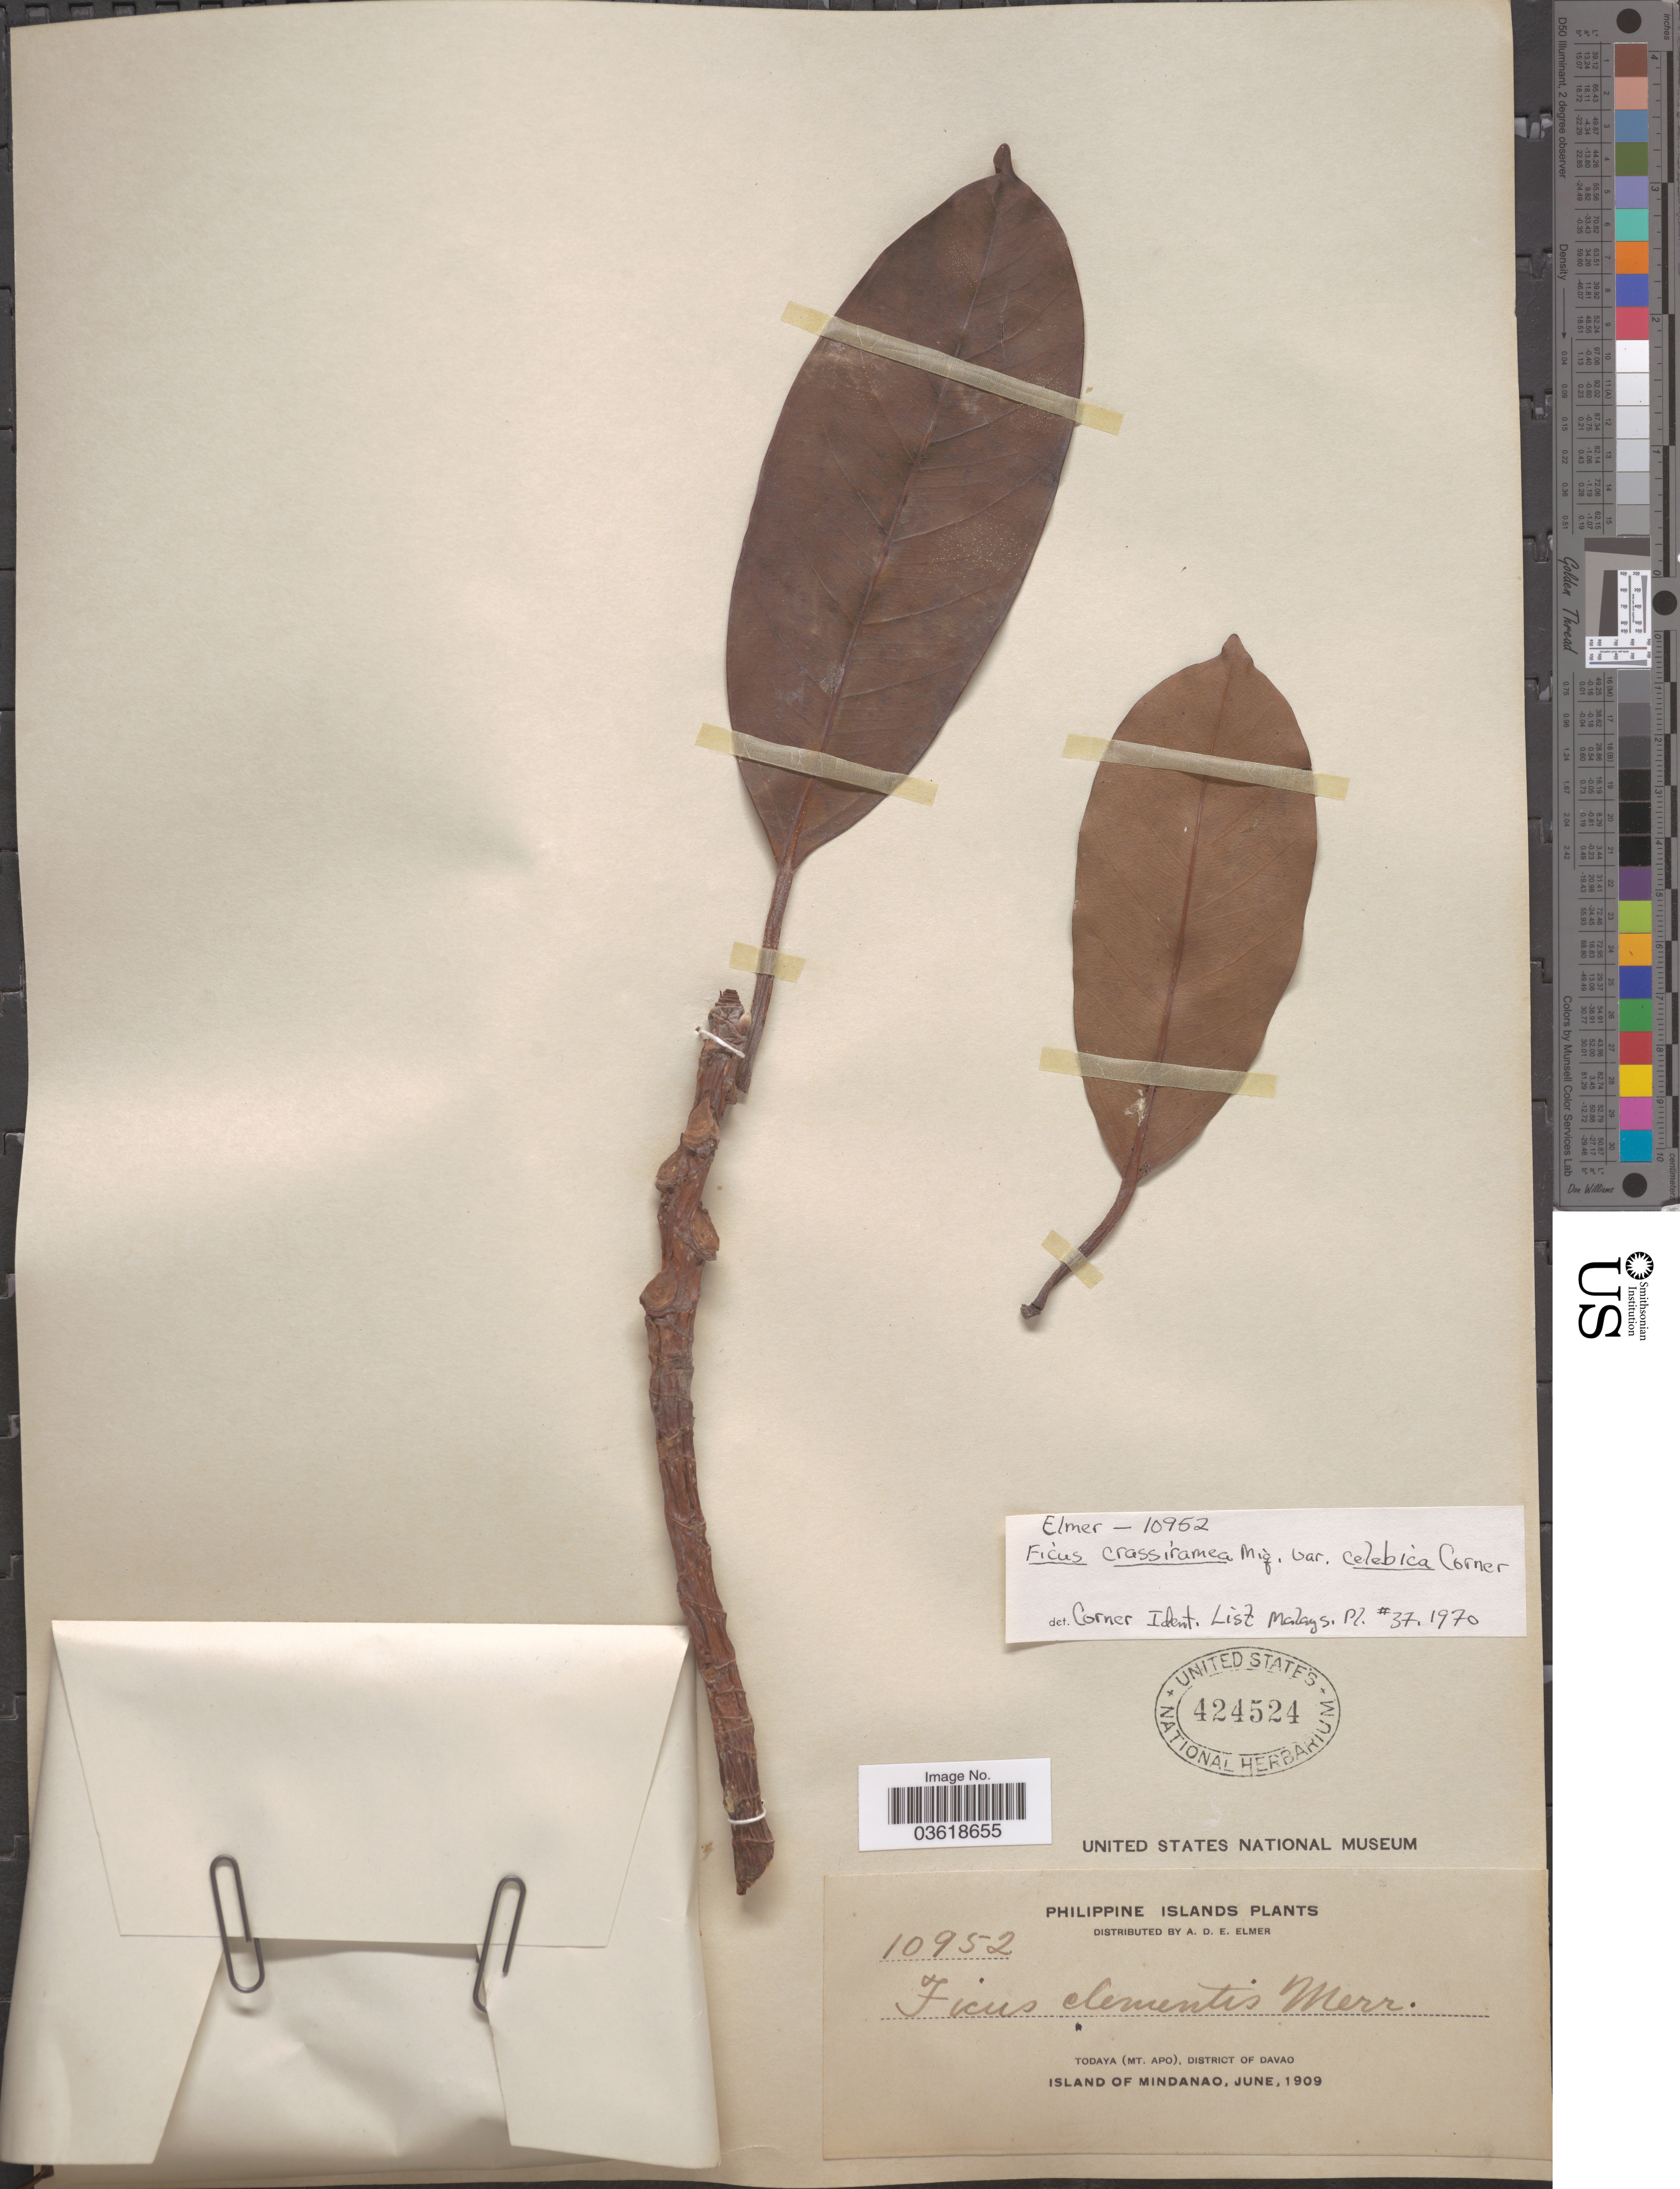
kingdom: Plantae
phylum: Tracheophyta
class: Magnoliopsida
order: Rosales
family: Moraceae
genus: Ficus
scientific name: Ficus crassiramea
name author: Miq.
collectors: A. D. E. Elmer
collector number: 10952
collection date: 1909-06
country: Philippines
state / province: Davao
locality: Philippine Islands. Todaya (Mt. Apo), District of Davao. Island of Mindanao.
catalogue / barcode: US 424524